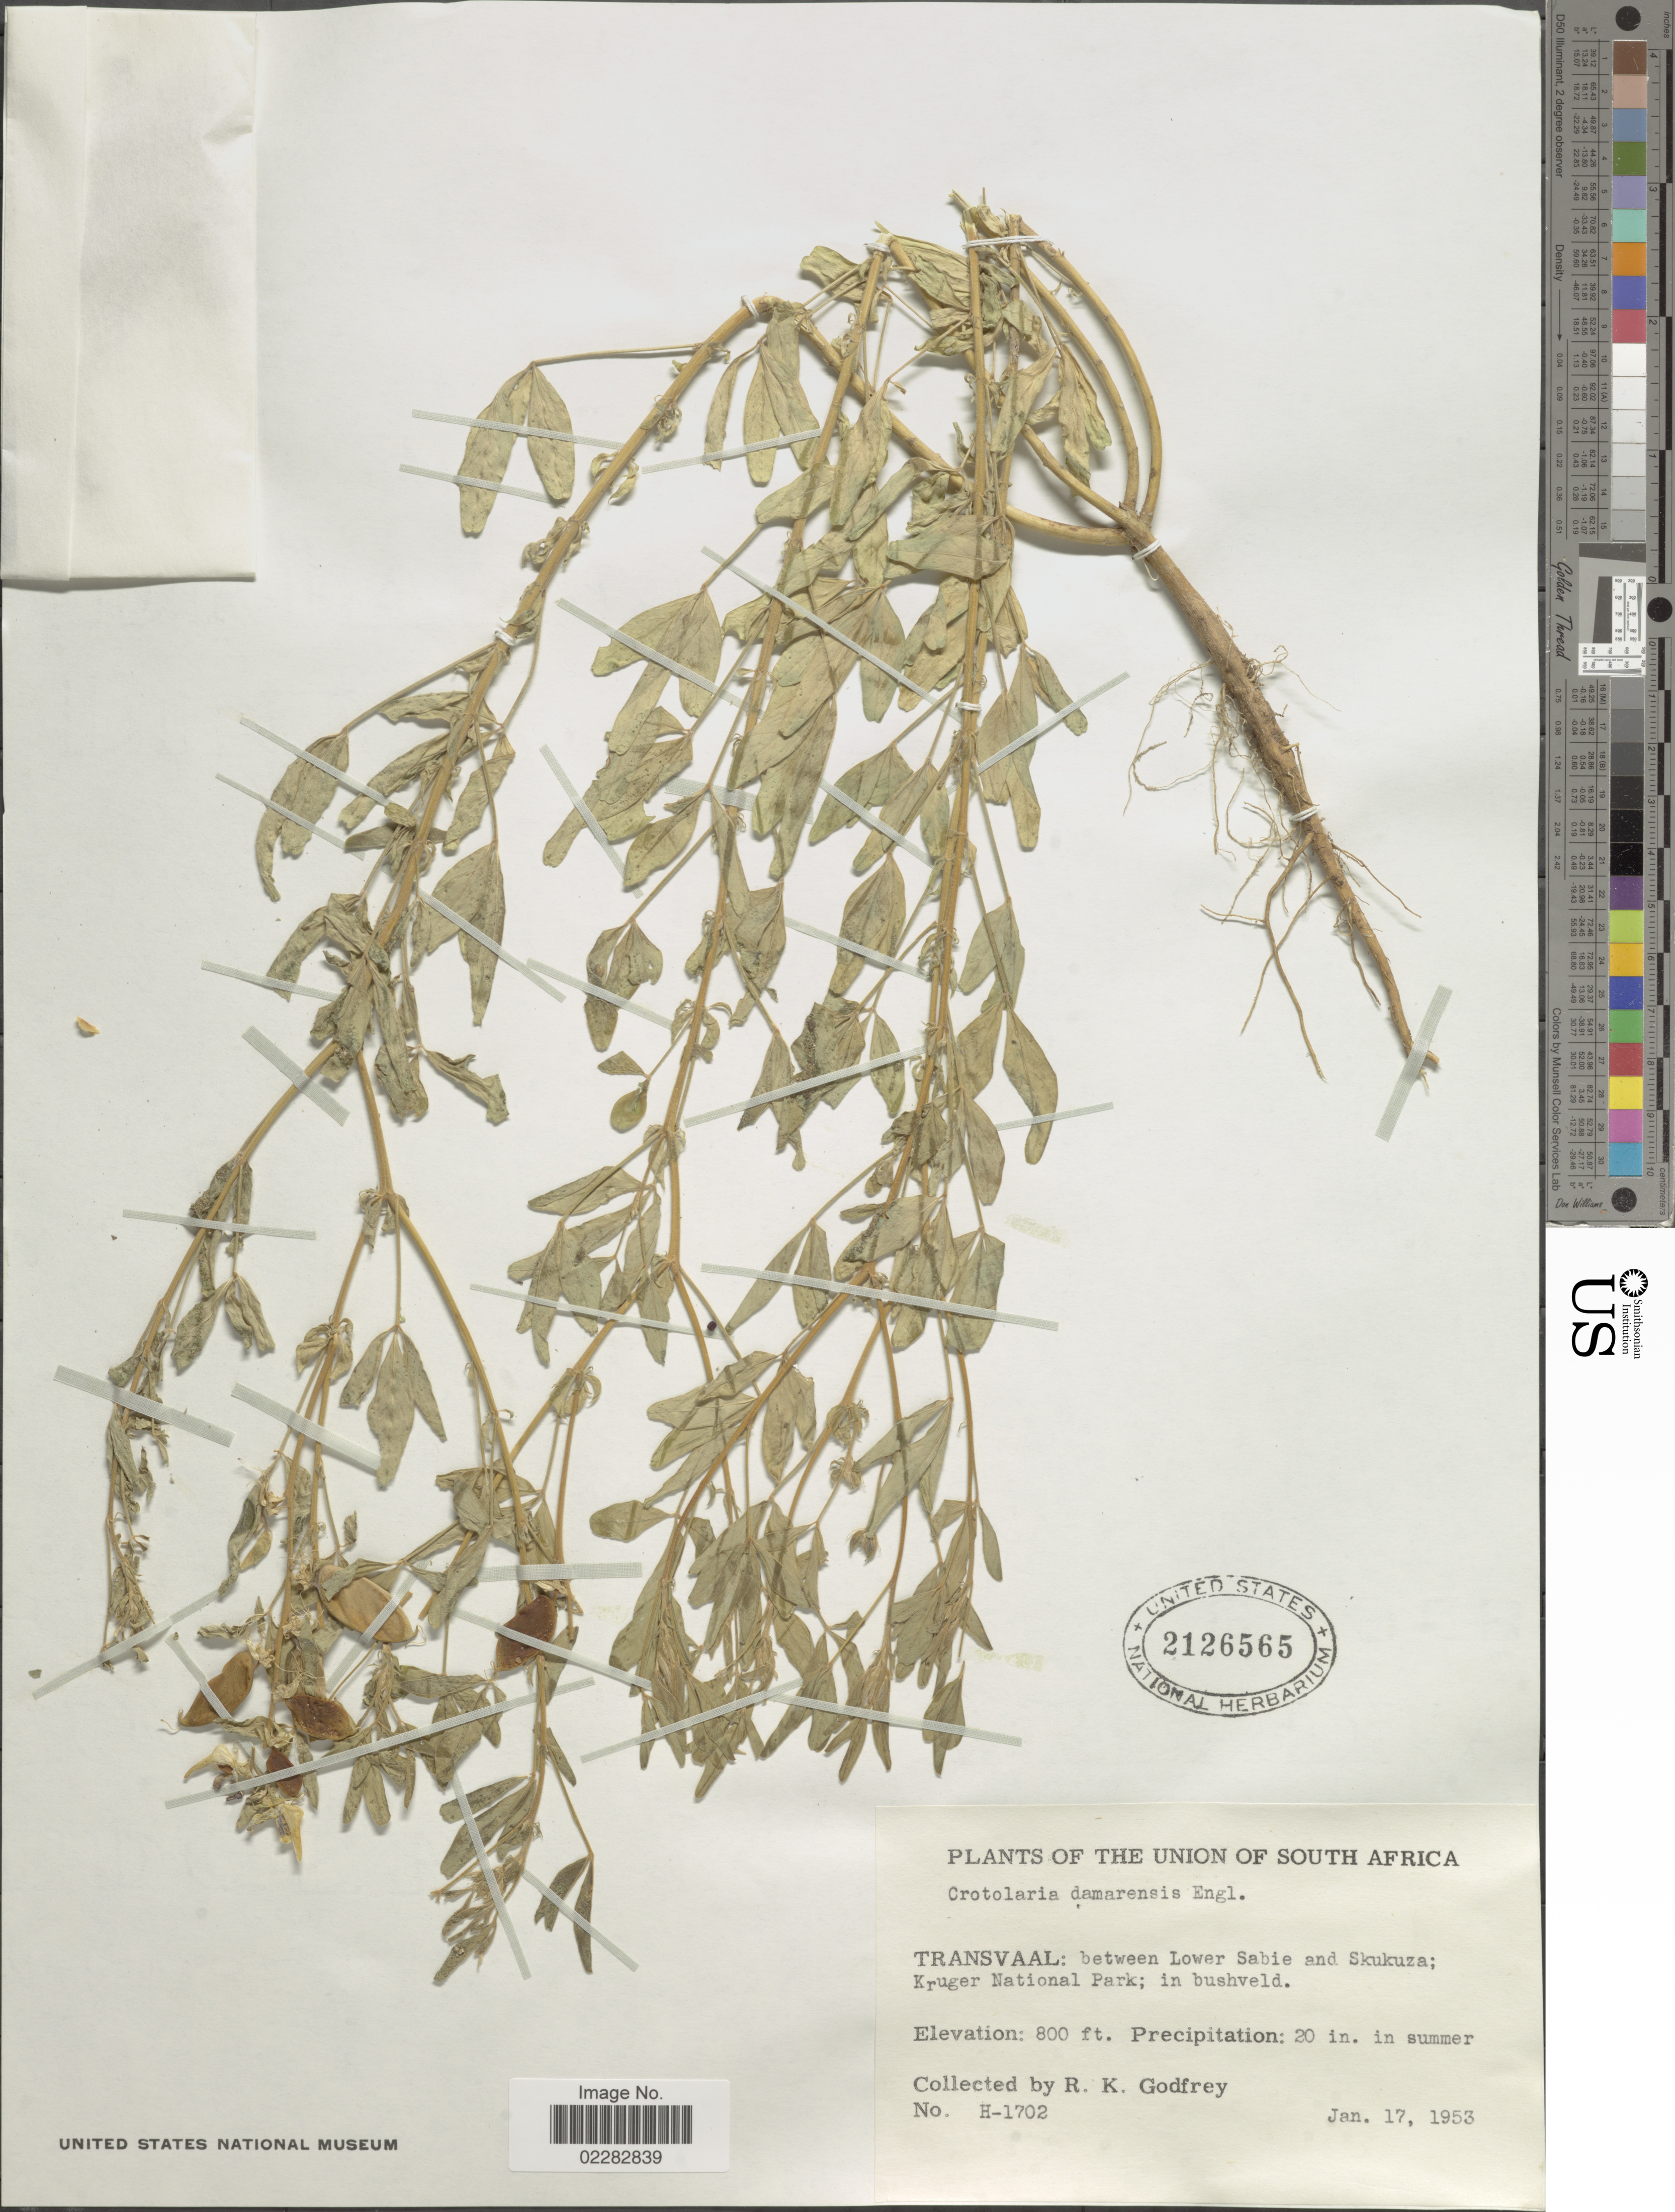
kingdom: Plantae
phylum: Tracheophyta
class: Magnoliopsida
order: Fabales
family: Fabaceae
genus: Crotalaria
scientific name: Crotalaria damarensis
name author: Engl.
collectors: R. K. Godfrey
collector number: H-1702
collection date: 1953-01-17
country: South Africa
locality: Union of South Africa, Transvaal: between Lower Sabie and Skukuza: Kruger National Park.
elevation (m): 244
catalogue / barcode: US 2126565